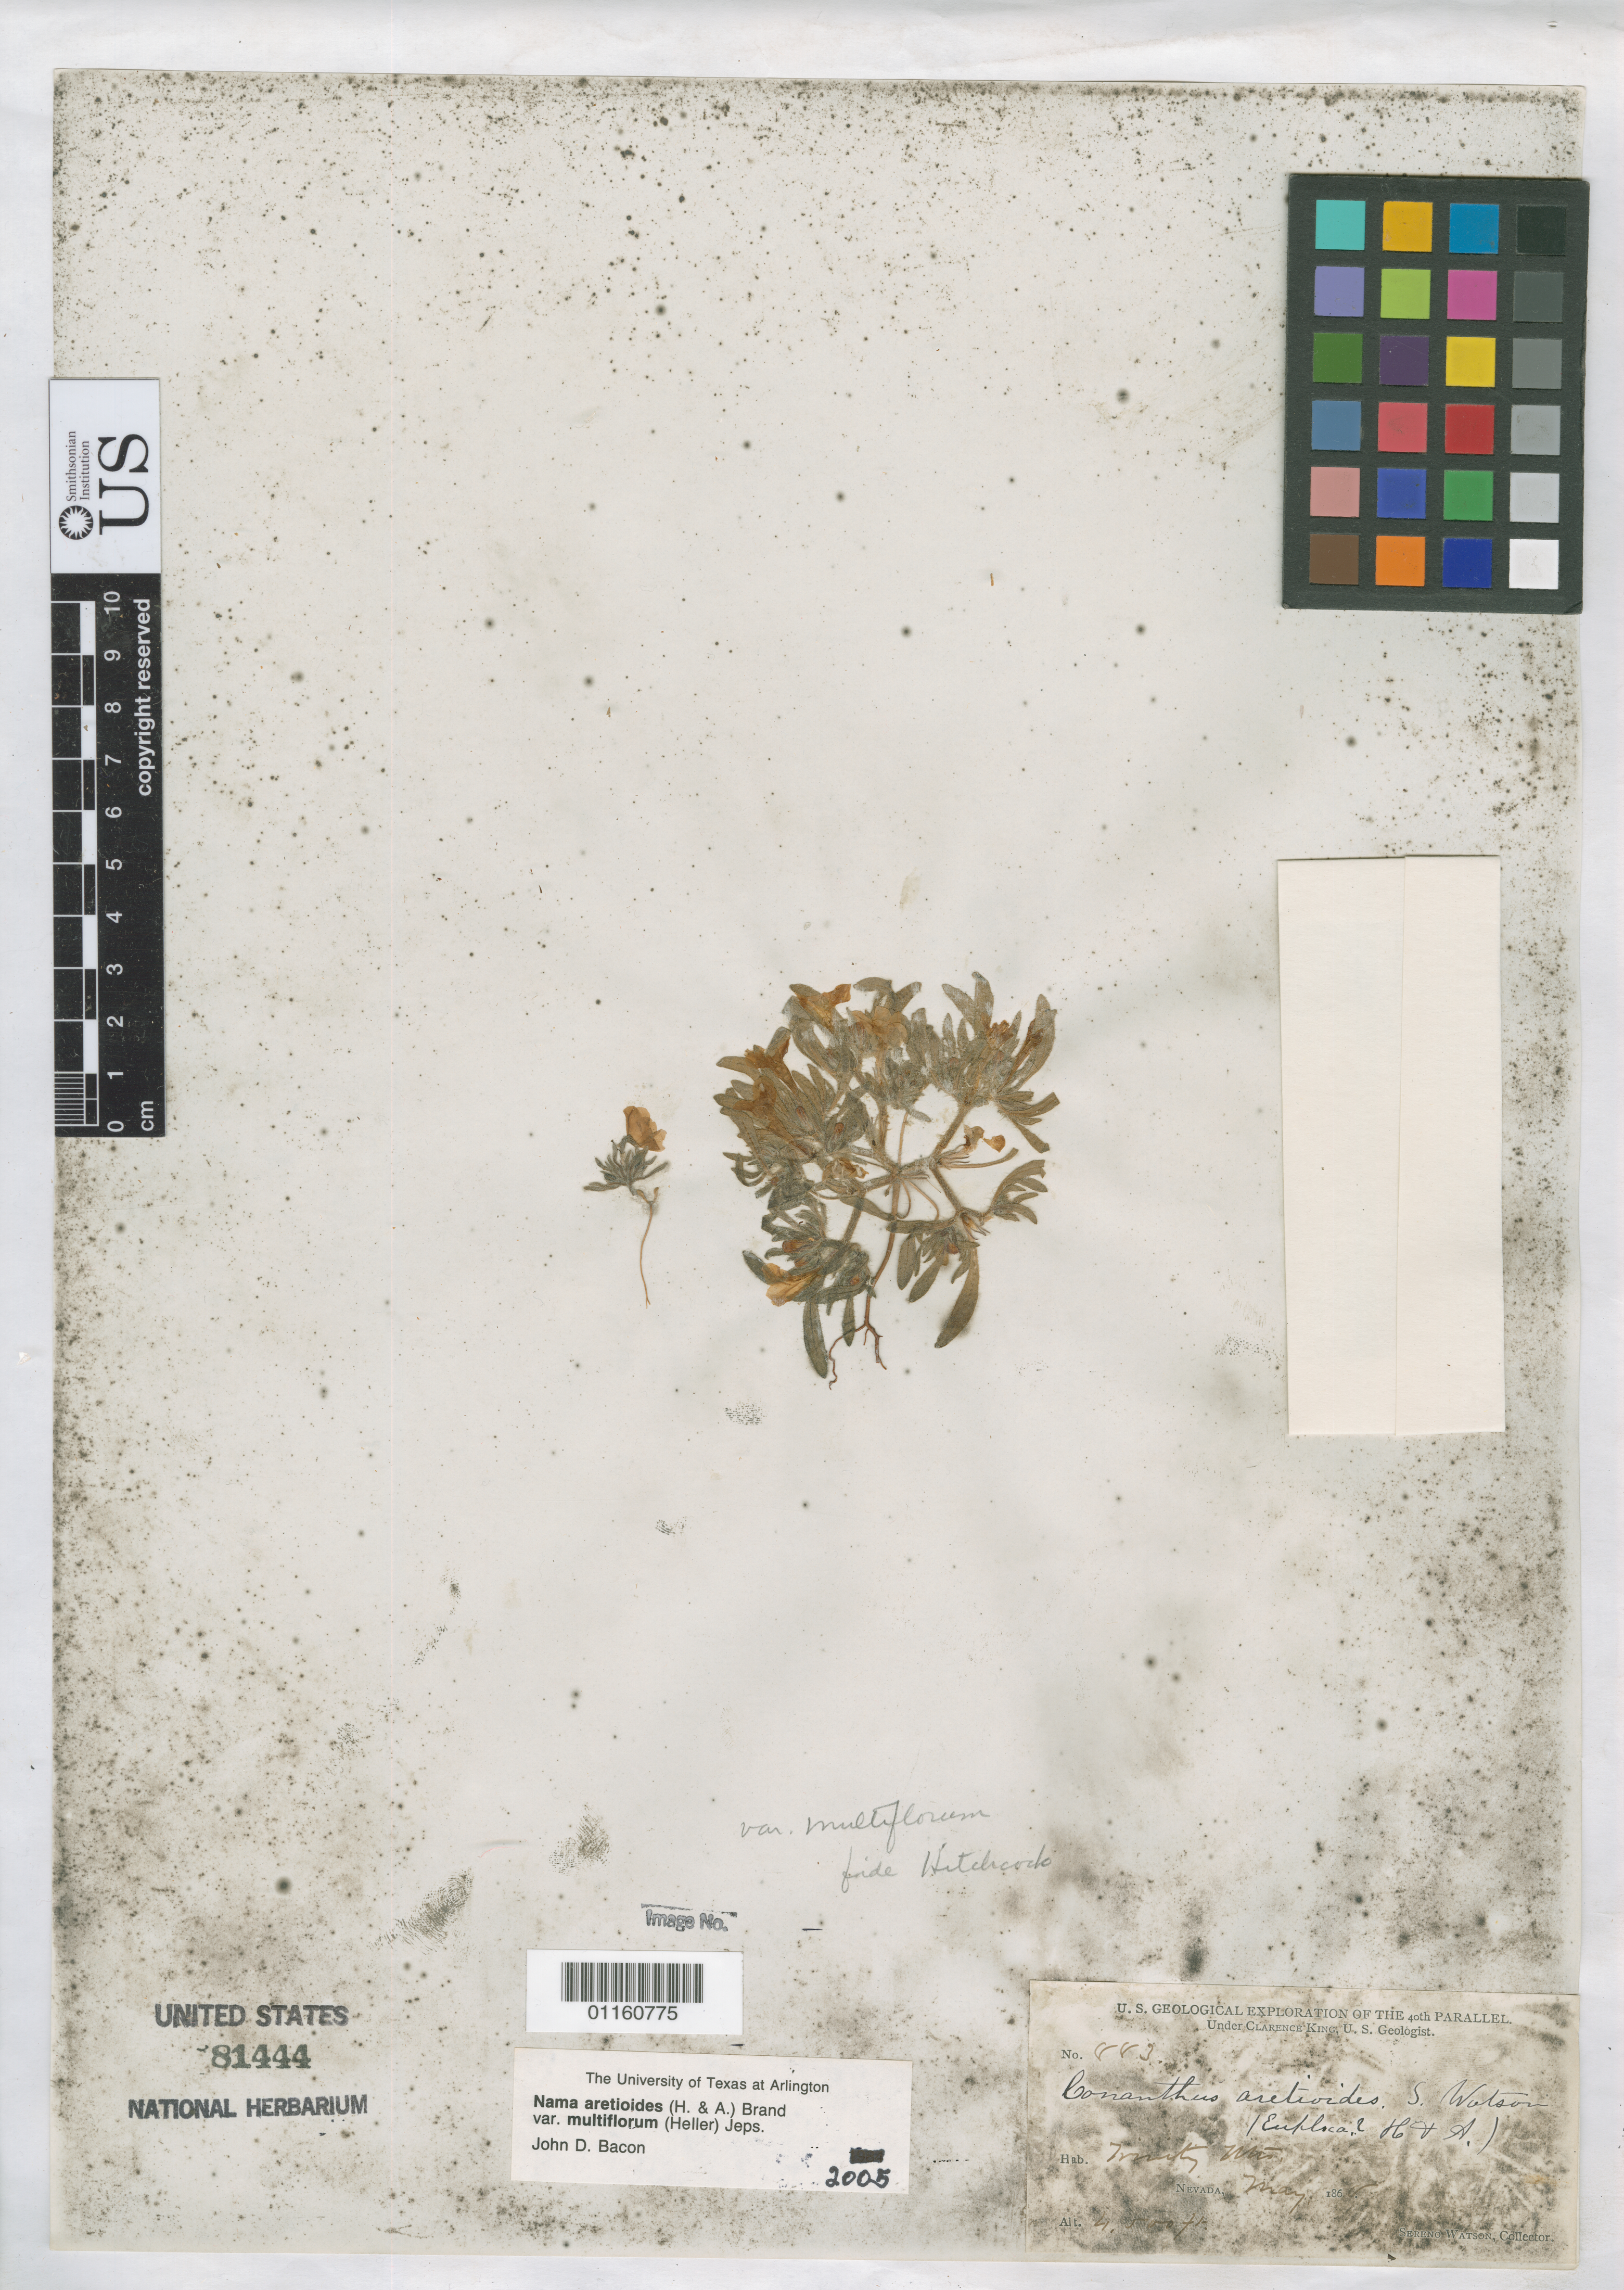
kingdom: Plantae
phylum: Tracheophyta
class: Magnoliopsida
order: Boraginales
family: Namaceae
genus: Nama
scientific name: Nama aretioides var. multiflora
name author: (A. Heller) Jeps.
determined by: Bacon, J. D.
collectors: S. Watson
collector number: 883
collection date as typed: May 1868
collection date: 1868-05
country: United States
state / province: Nevada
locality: Trinity Mts.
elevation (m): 1372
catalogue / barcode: US 81444